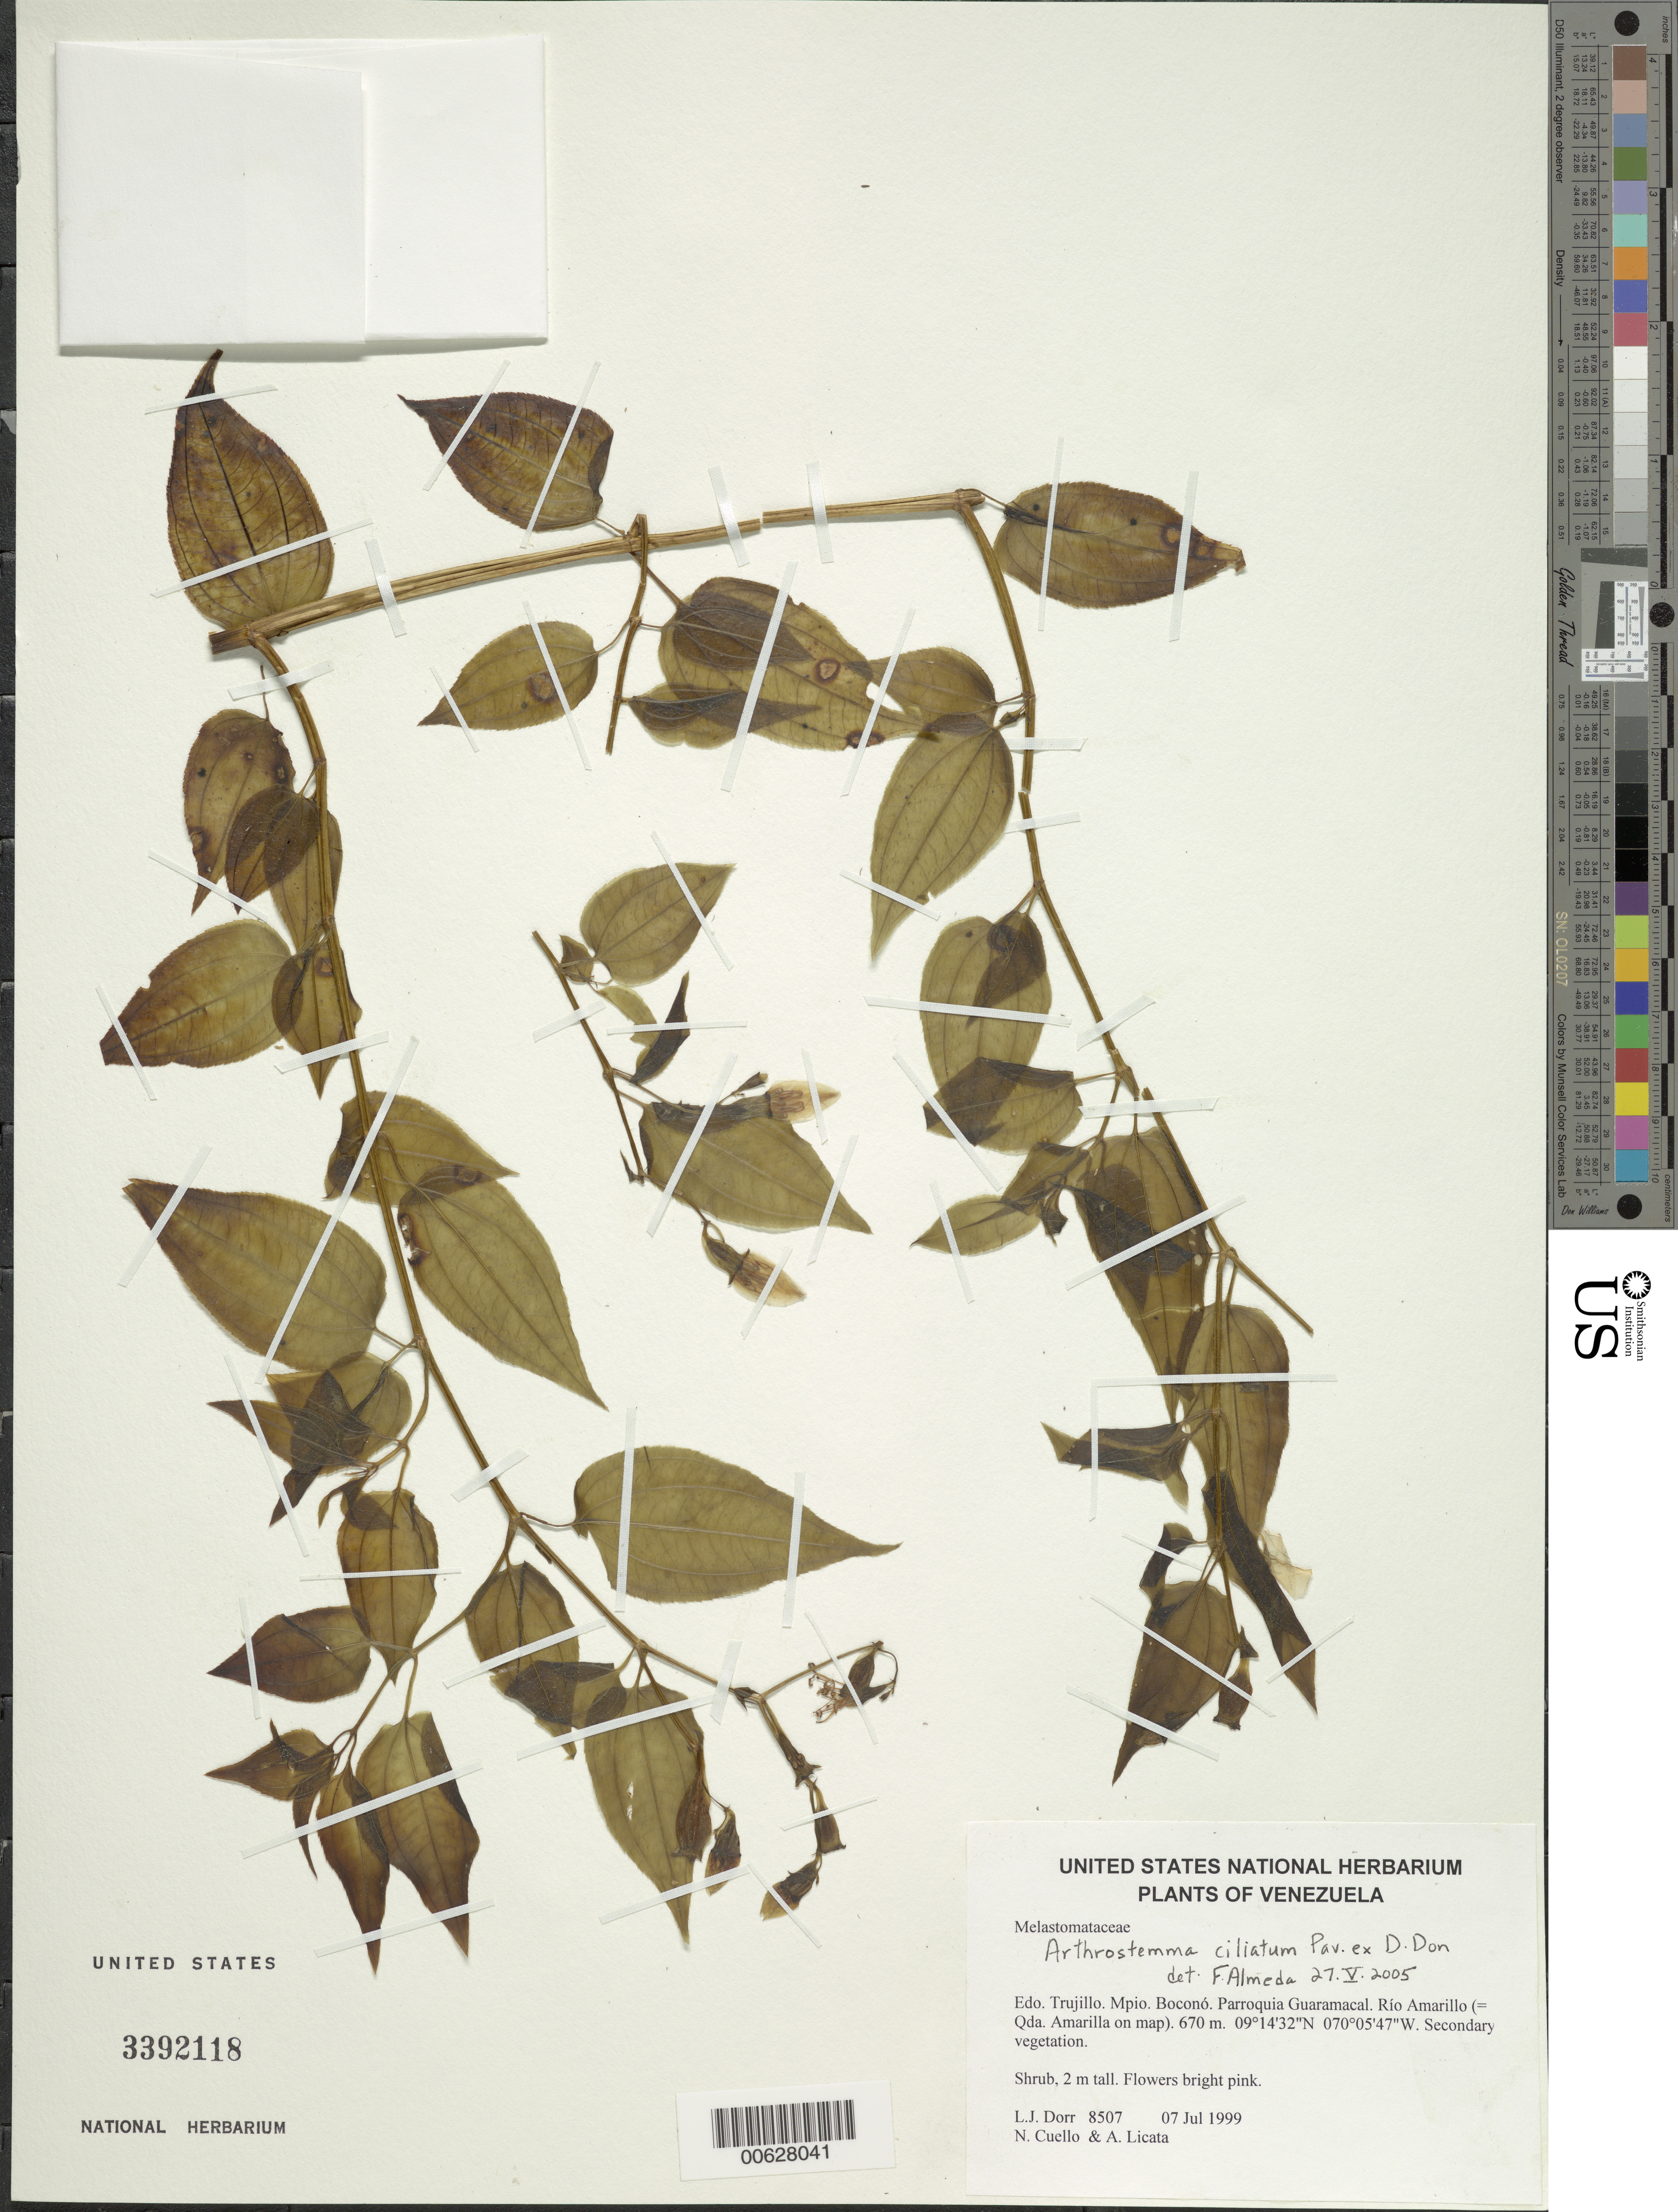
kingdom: Plantae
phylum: Tracheophyta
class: Magnoliopsida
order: Myrtales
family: Melastomataceae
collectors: L. J. Dorr, N. L. Cuello & A. Licata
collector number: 8507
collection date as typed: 07 Jul 1999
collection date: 1999-07-07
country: Venezuela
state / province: Trujillo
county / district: Boconó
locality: Parroquia Guaramacal. Río Amarillo (= Qda. Amarilla on map)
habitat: Secondary vegetation.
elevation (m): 670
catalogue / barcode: US 3392118